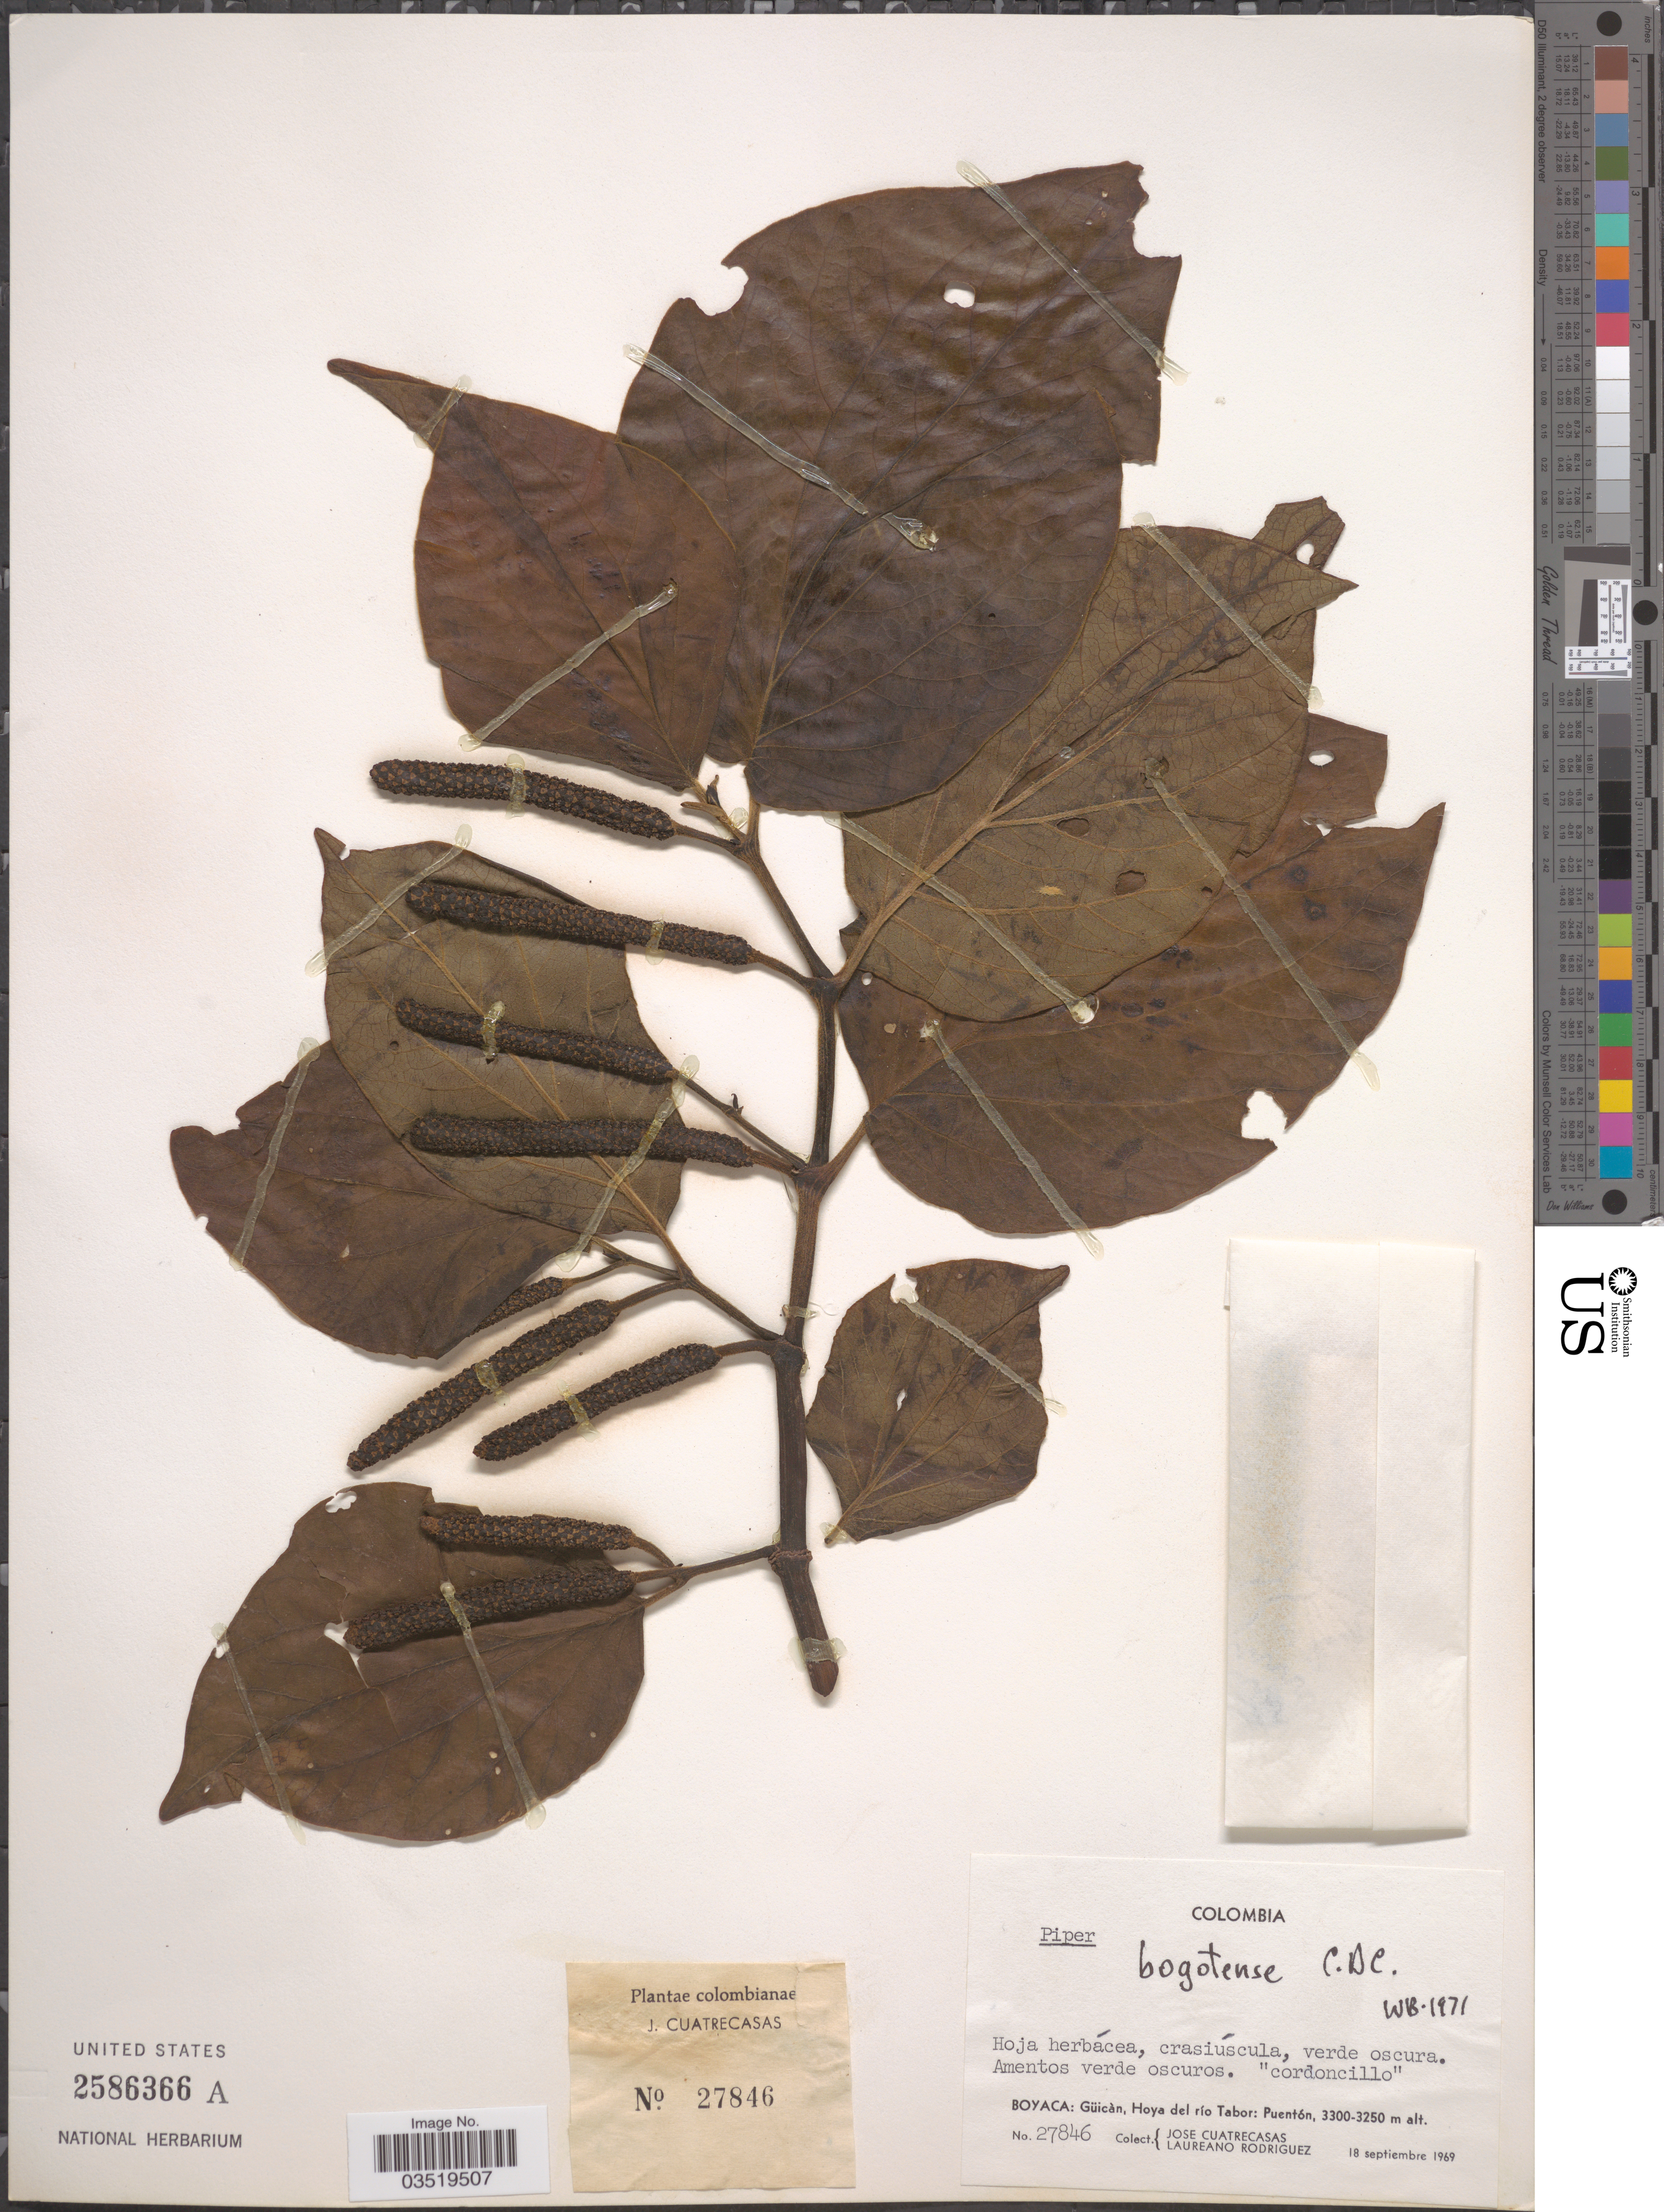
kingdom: Plantae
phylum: Tracheophyta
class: Magnoliopsida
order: Piperales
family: Piperaceae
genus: Piper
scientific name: Piper bogotense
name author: C. DC.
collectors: J. Cuatrecasas & L. Rodriguez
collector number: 27846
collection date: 1969-09-18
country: Colombia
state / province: Boyacá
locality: Güicàn, Hoya del río Tabor: Puentón.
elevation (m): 3250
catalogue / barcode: US 2586366A